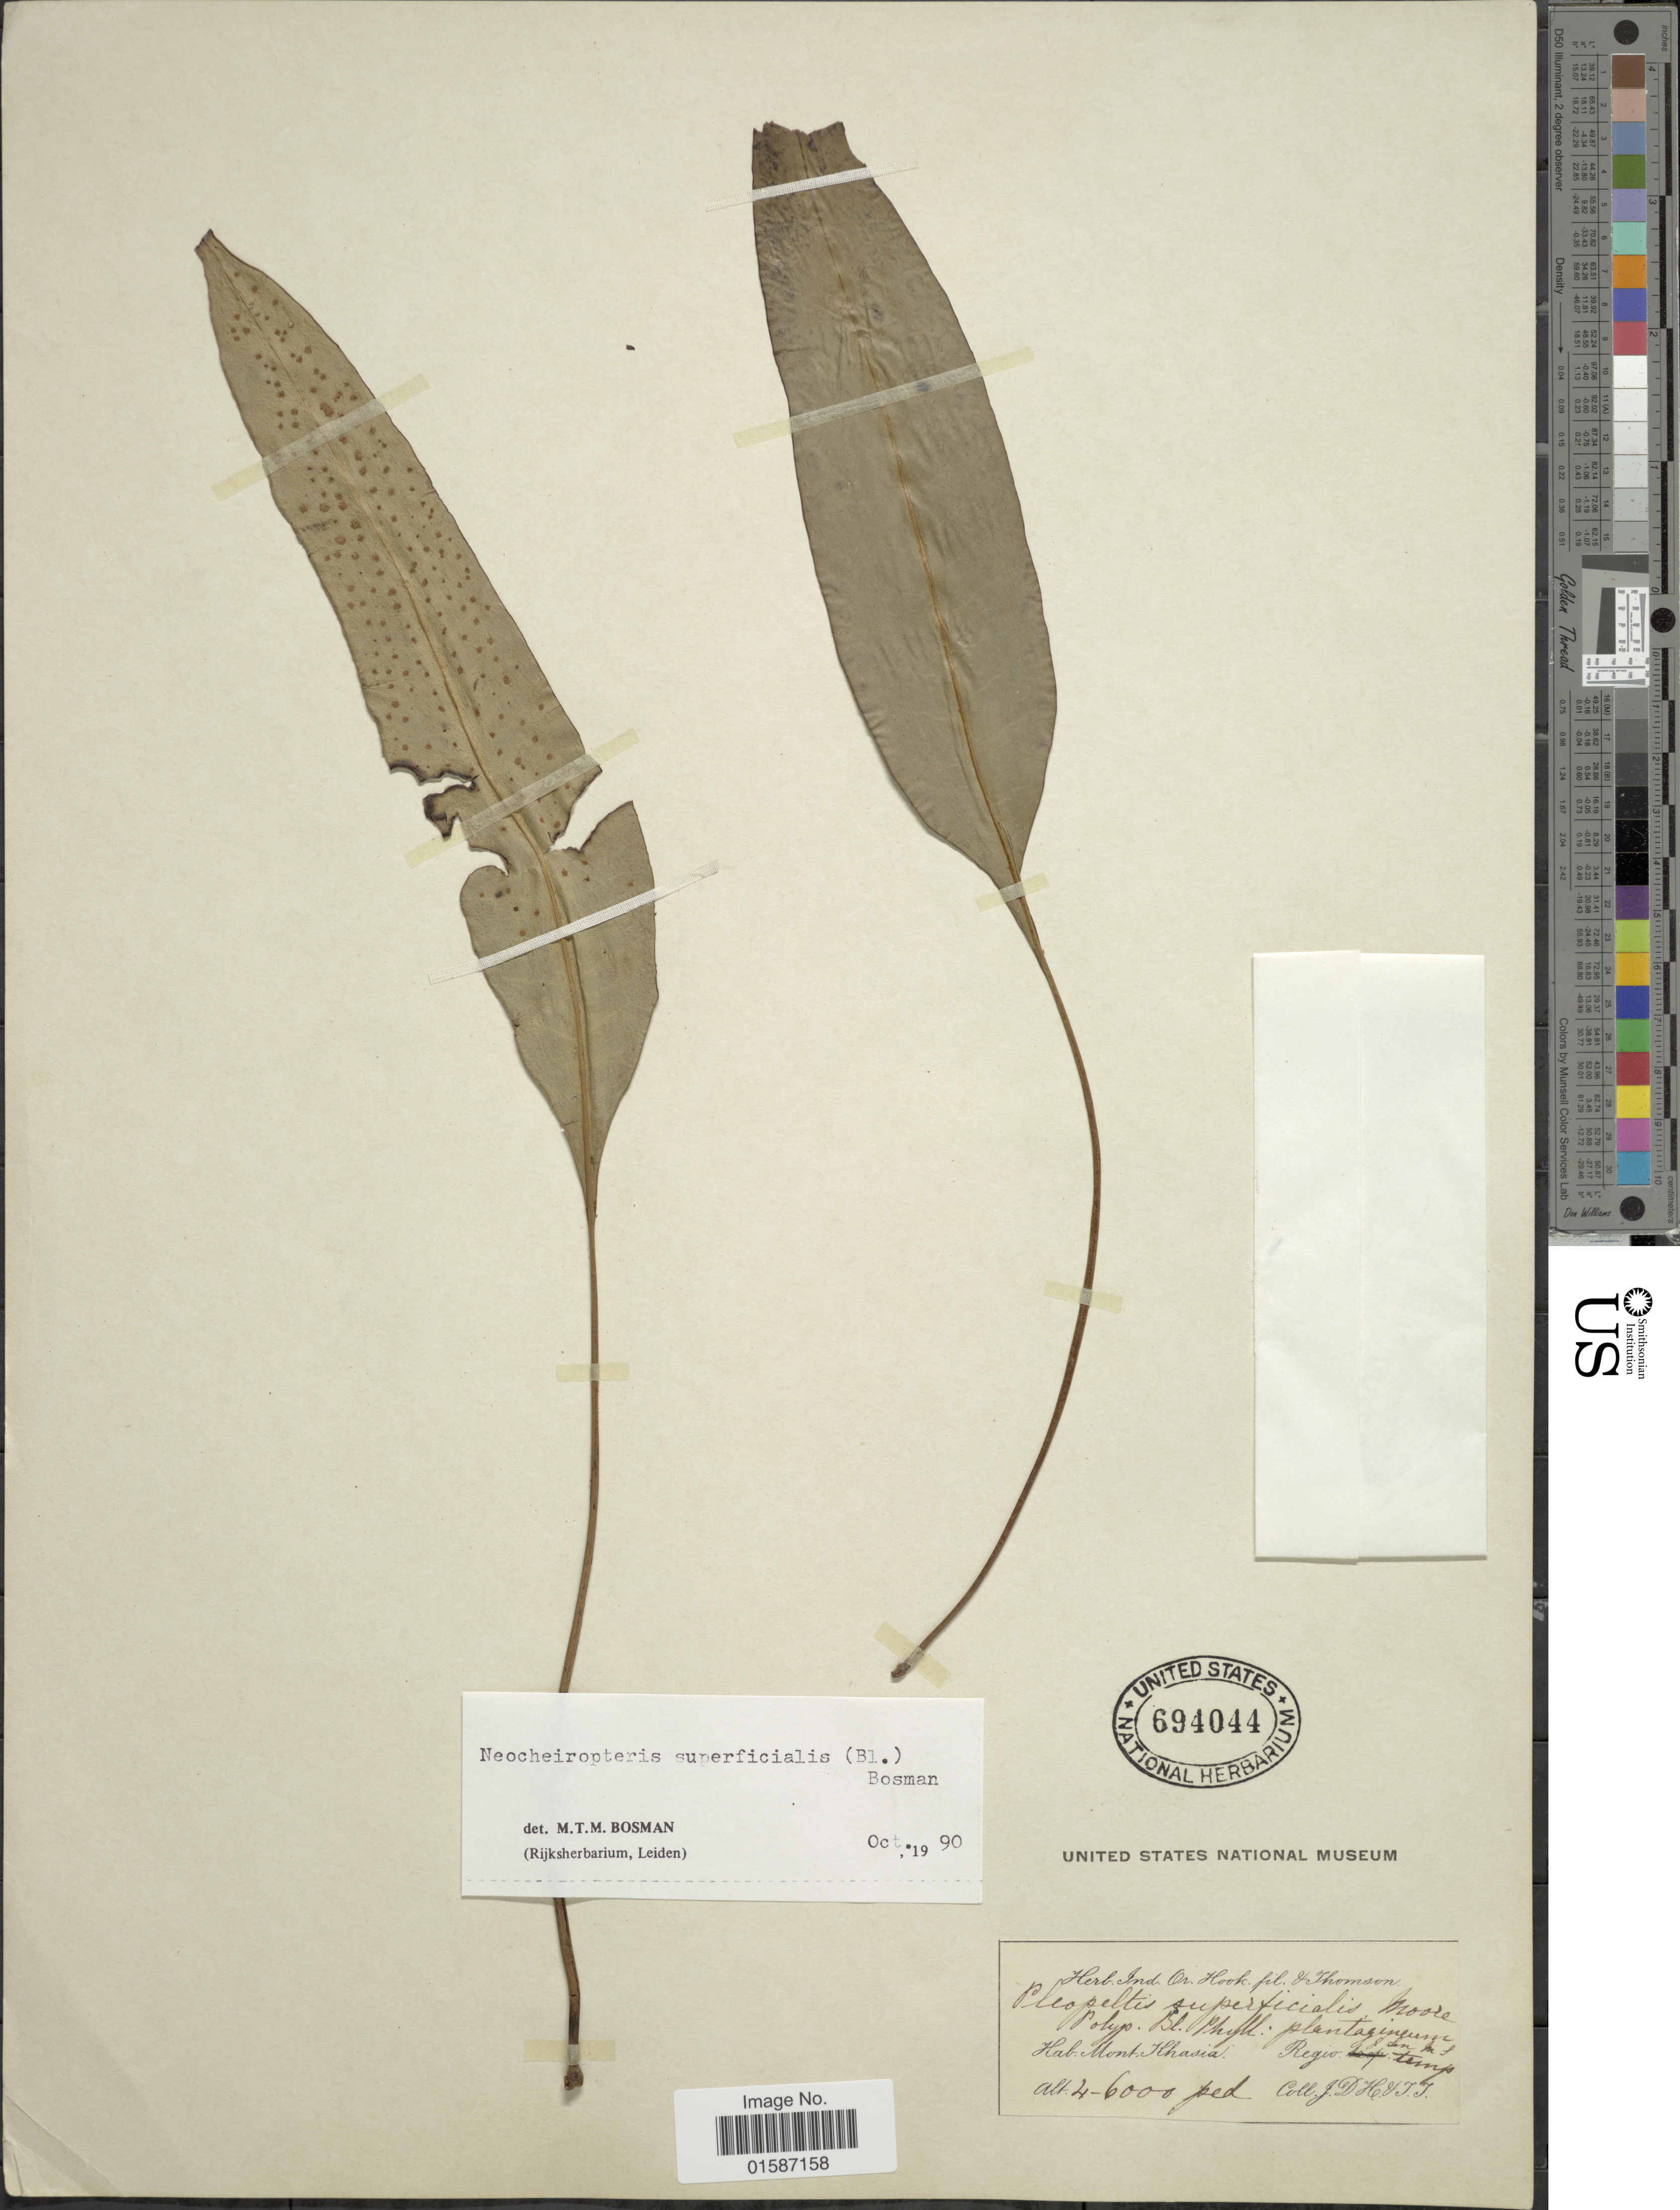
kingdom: Plantae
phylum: Tracheophyta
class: Polypodiopsida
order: Polypodiales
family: Polypodiaceae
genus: Lepidomicrosorium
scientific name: Lepidomicrosorium superficiale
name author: (Blume) Li S. Wang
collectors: J. D. Hooker & T. Thomson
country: India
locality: Mont Khasia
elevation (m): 1219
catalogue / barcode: US 694044